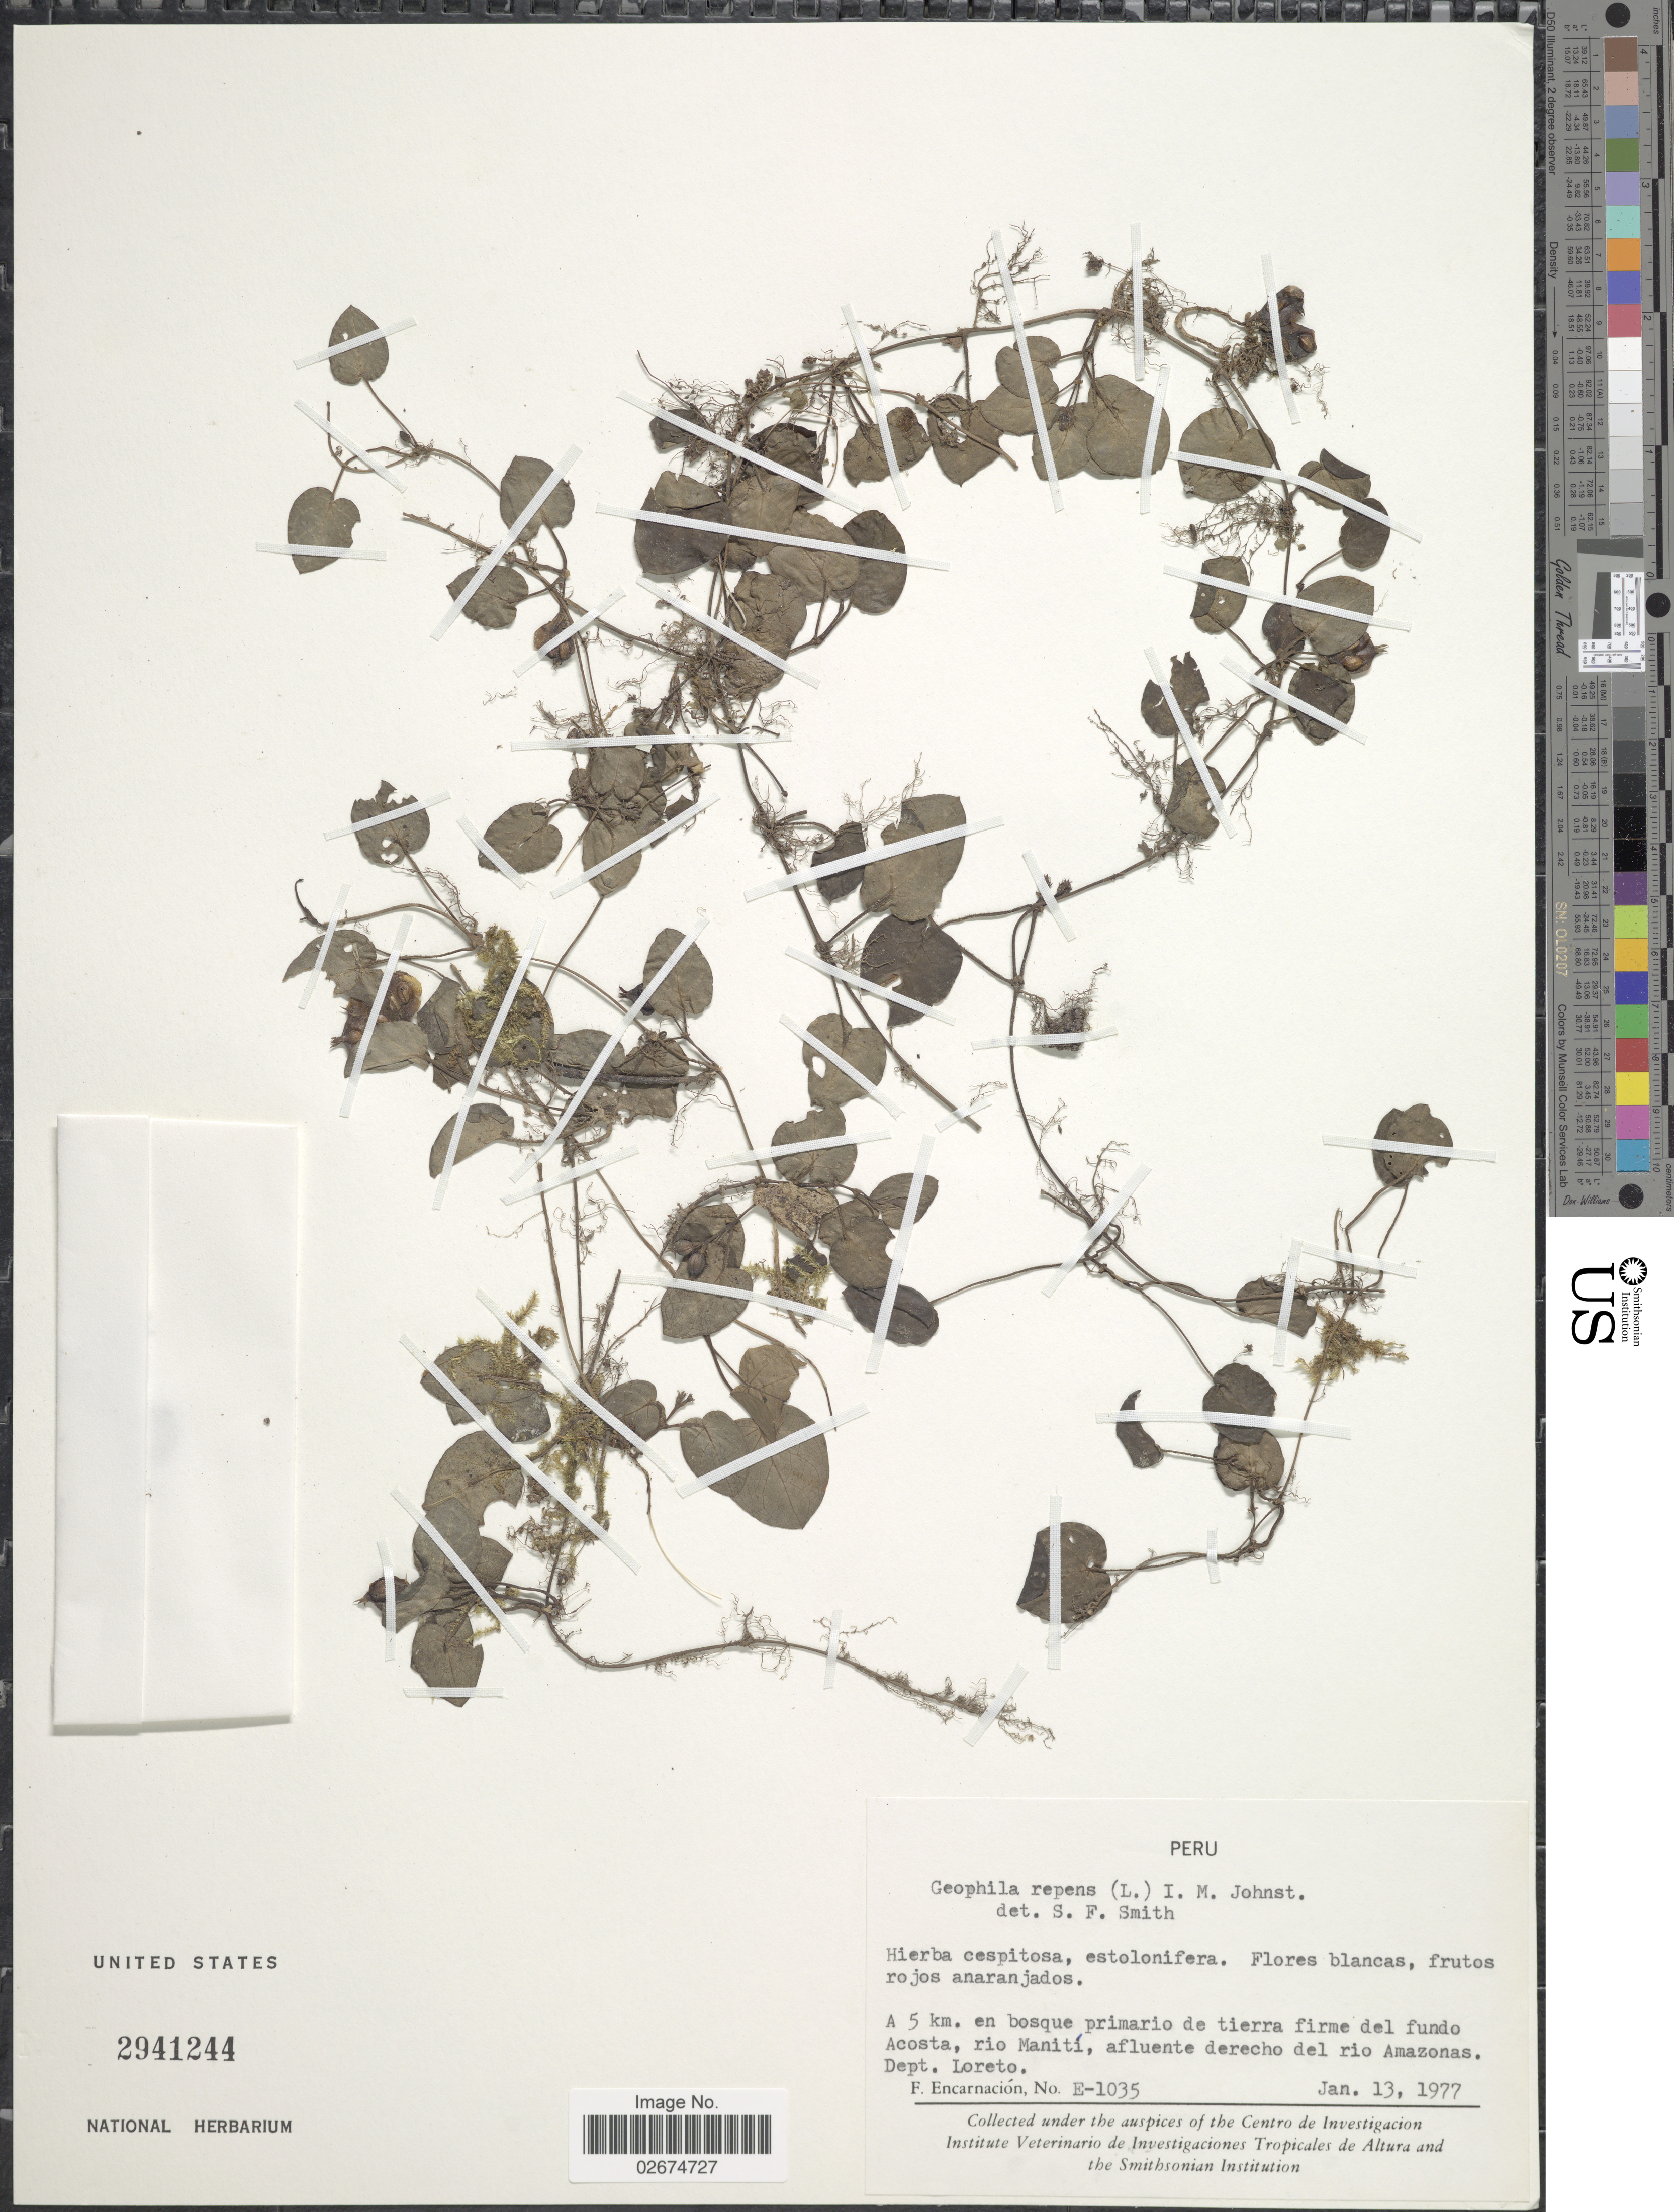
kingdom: Plantae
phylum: Tracheophyta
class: Magnoliopsida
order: Gentianales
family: Rubiaceae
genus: Carinta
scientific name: Carinta repens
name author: (L.) L.B. Sm. & Downs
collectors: F. Encarnación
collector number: E-1035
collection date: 1977-01-13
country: Peru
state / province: Loreto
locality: A 5 km. en bosque primario de tierra firme del fundo Acosta, rio Maniti, afluente derecho del rio Amazonas, Dept. Loreto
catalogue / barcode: US 2941244